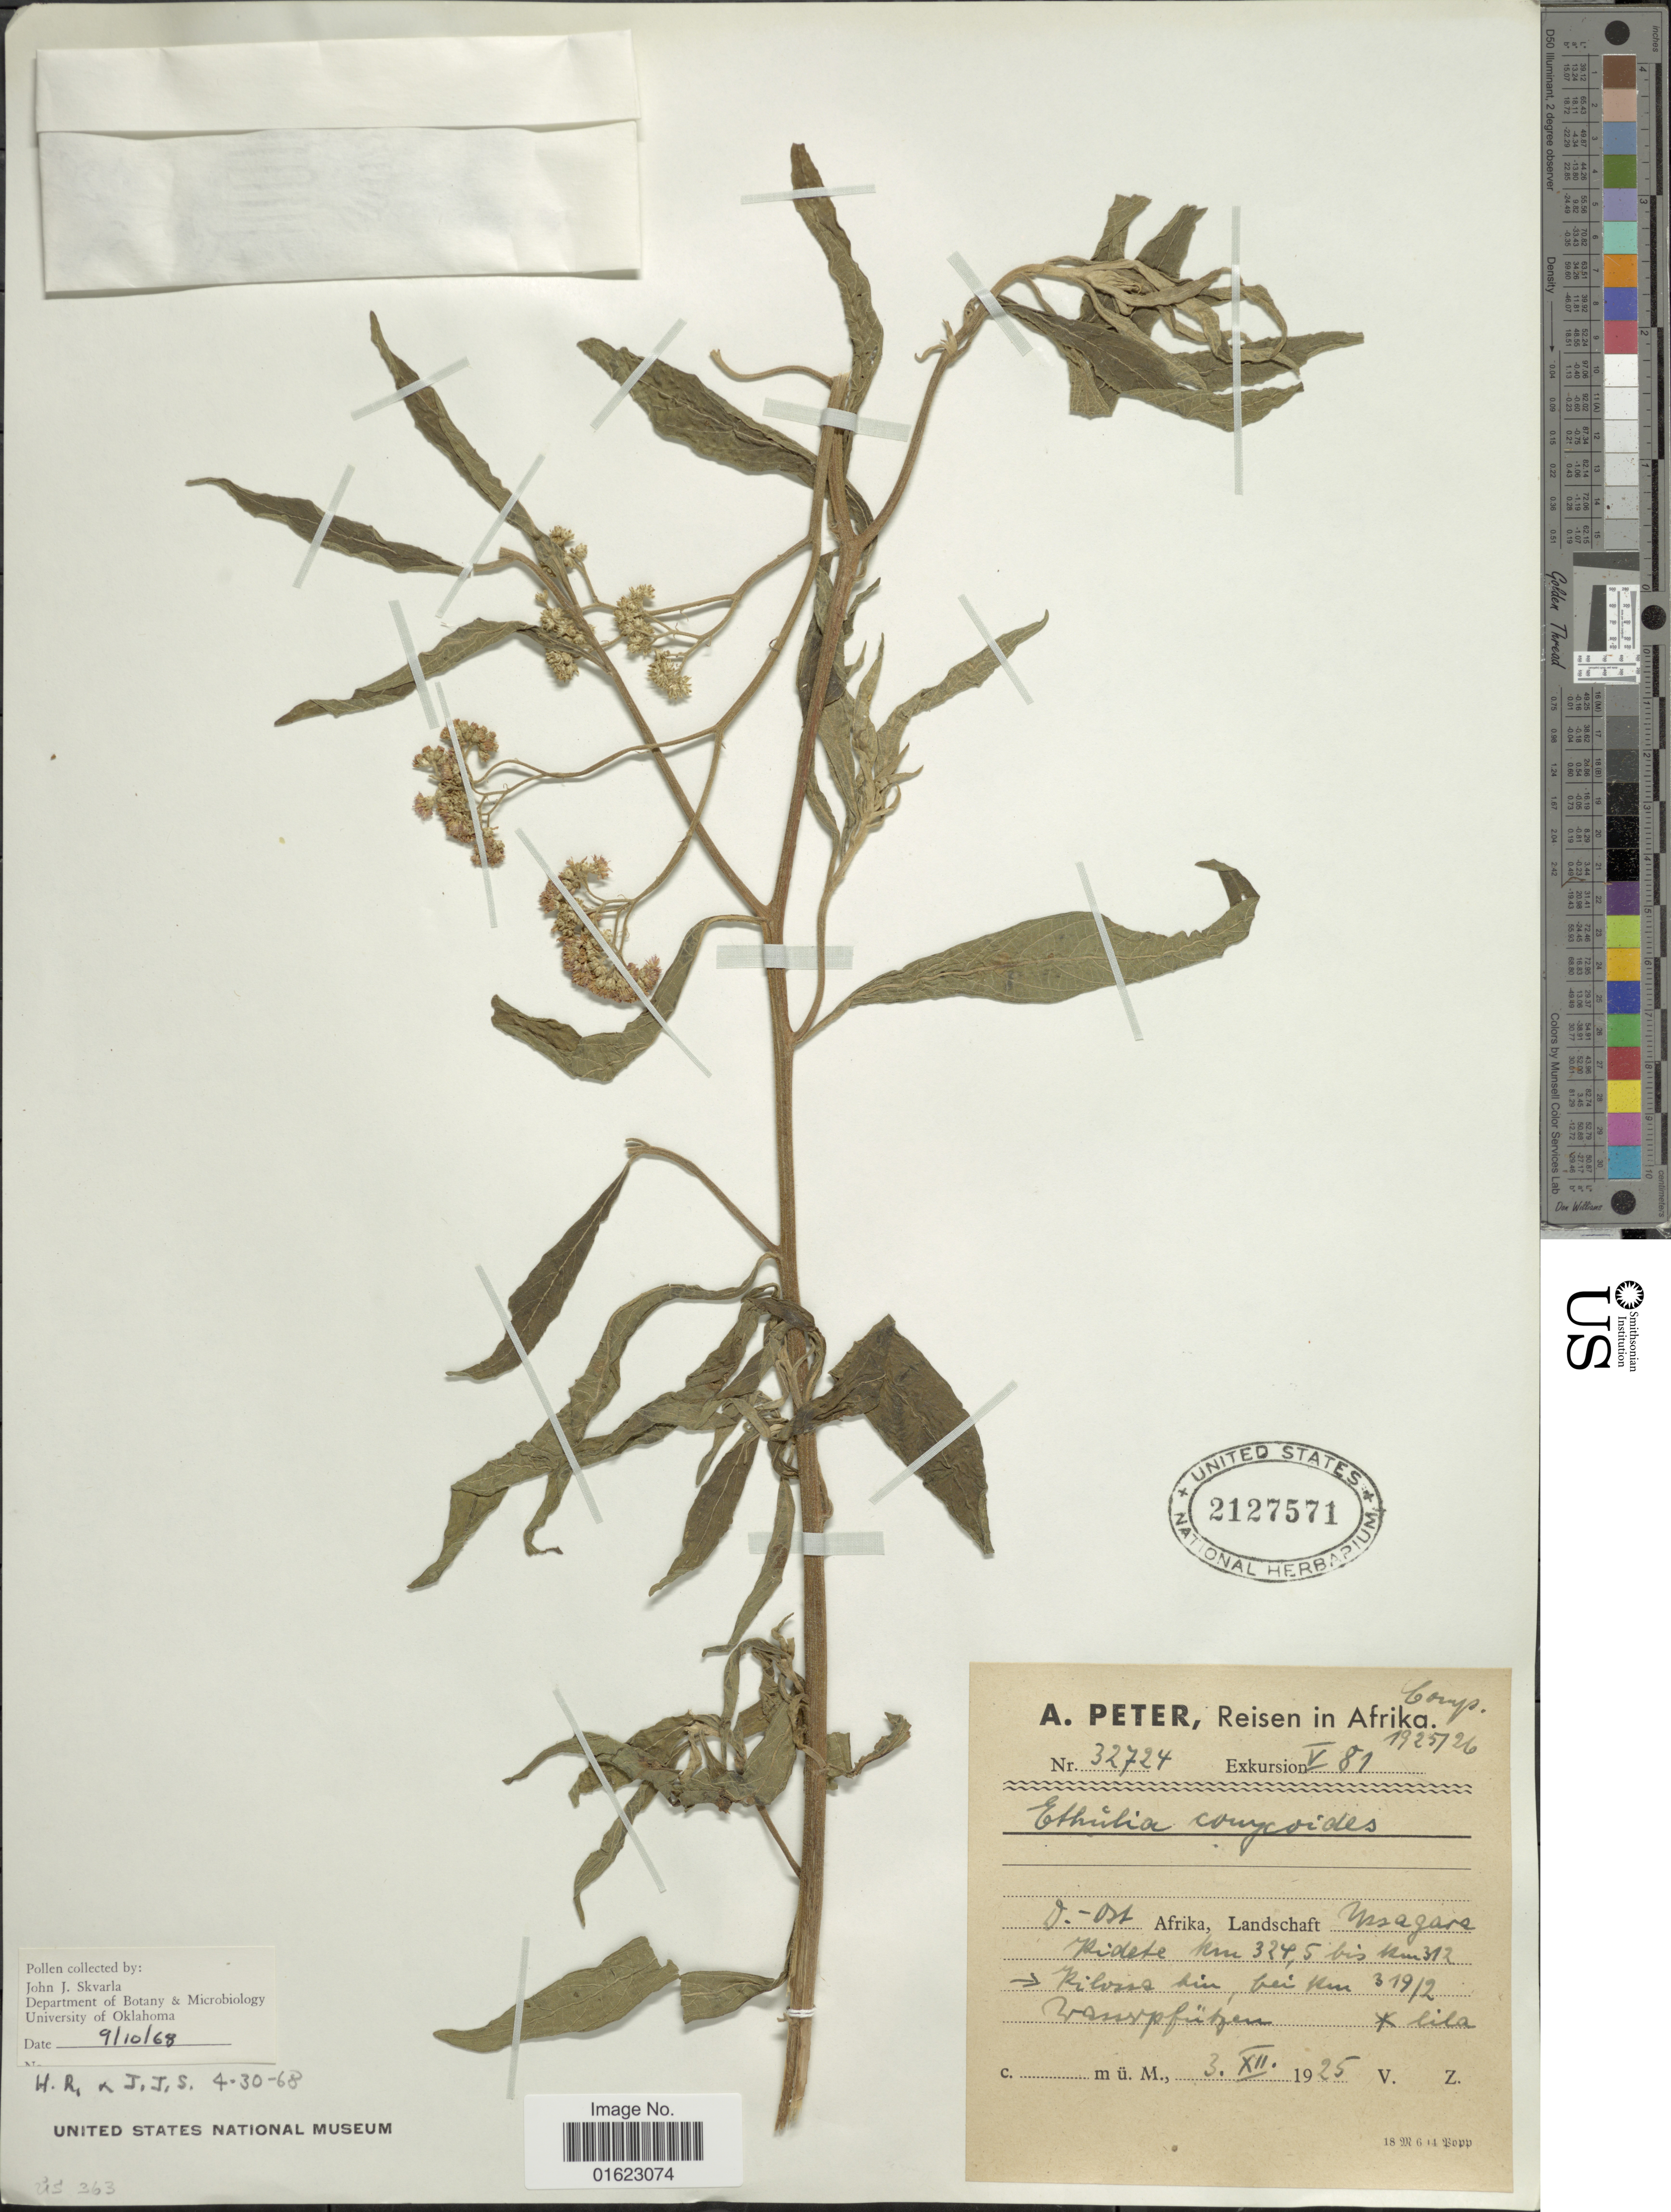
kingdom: Plantae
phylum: Tracheophyta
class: Magnoliopsida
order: Asterales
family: Asteraceae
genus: Ethulia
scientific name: Ethulia conyzoides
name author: L. f.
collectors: A. Peter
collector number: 32724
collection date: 1925-12-03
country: Tanzania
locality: Usambara, Kidete km 324,5 bei 312 Kilosa, bei Km 319/2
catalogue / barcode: US 2127571